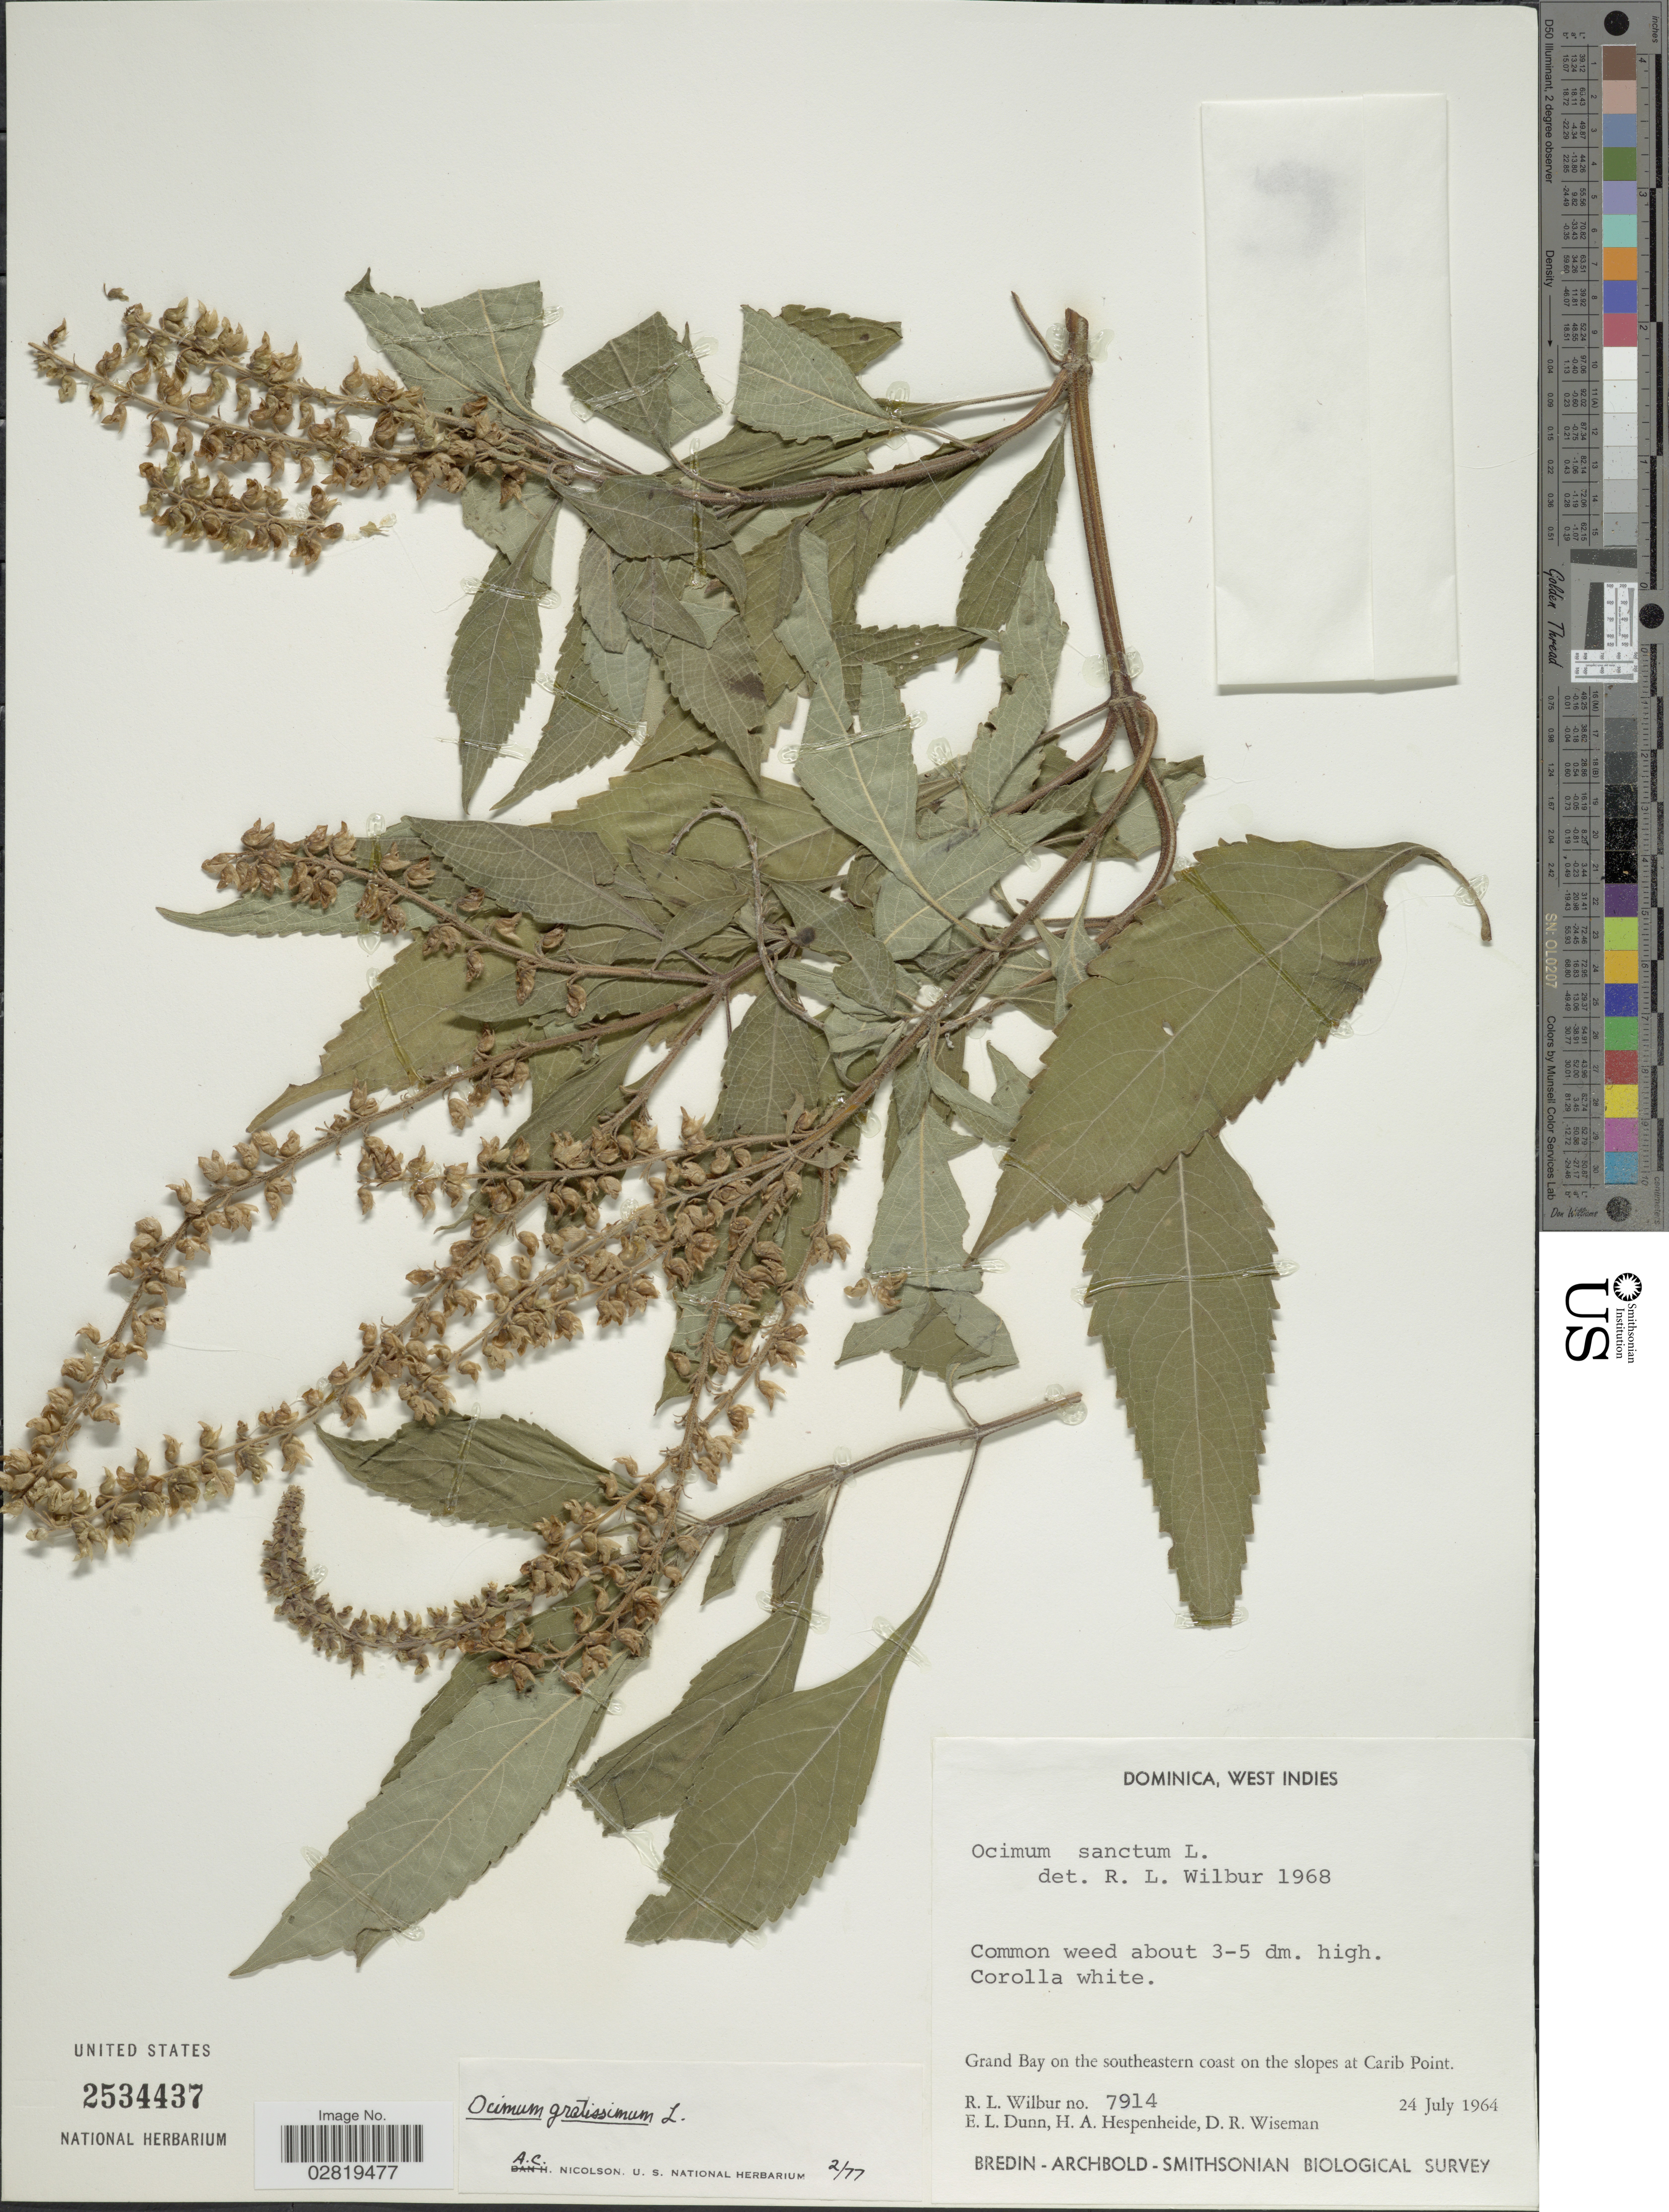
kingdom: Plantae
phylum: Tracheophyta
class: Magnoliopsida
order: Lamiales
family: Lamiaceae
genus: Ocimum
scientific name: Ocimum gratissimum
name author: L.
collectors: R. L. Wilbur, E. Dunn, H. A. Hespenheide & D. R. Wiseman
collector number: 7914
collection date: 1964-07-24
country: Dominica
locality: Grand Bay on the southeastern coast on the slopes at Carib Point.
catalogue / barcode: US 2534437